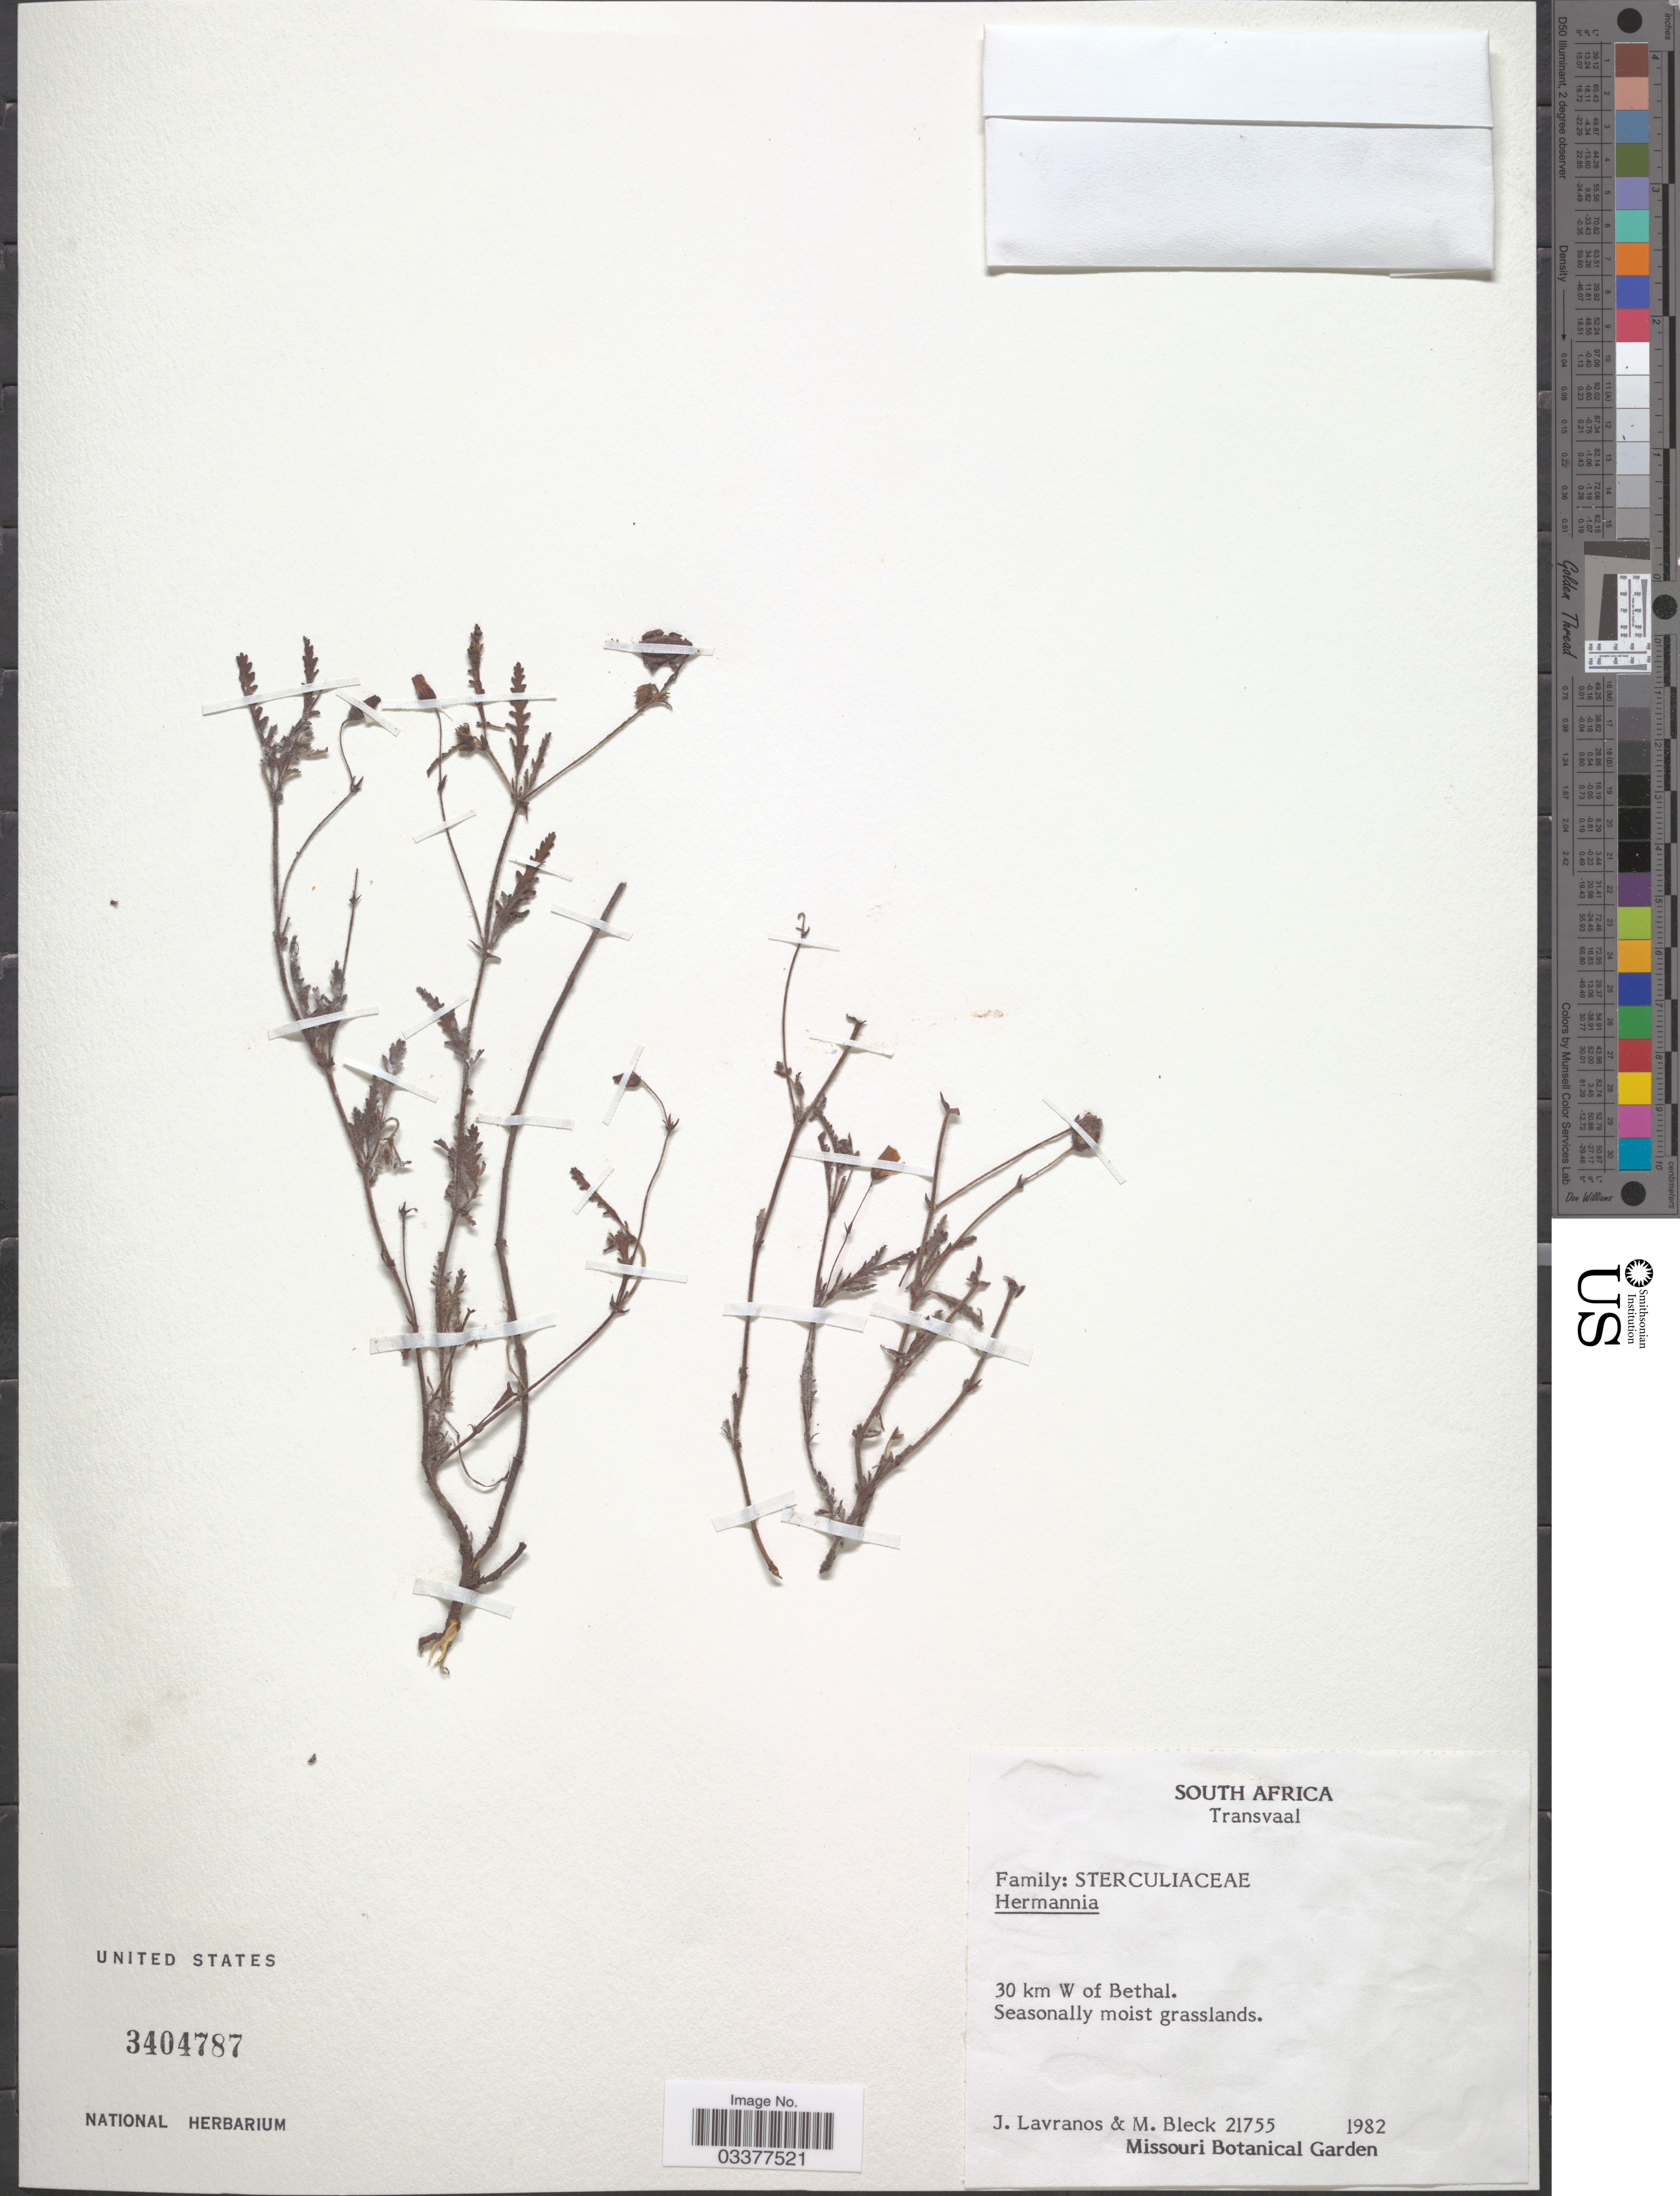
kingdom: Plantae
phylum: Tracheophyta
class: Magnoliopsida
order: Malvales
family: Malvaceae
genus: Hermannia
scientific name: Hermannia sp.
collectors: J. Lavranos & M. Bleck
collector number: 21755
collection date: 1982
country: South Africa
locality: Transvaal. 30 km W of Bethal.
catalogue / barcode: US 3404787